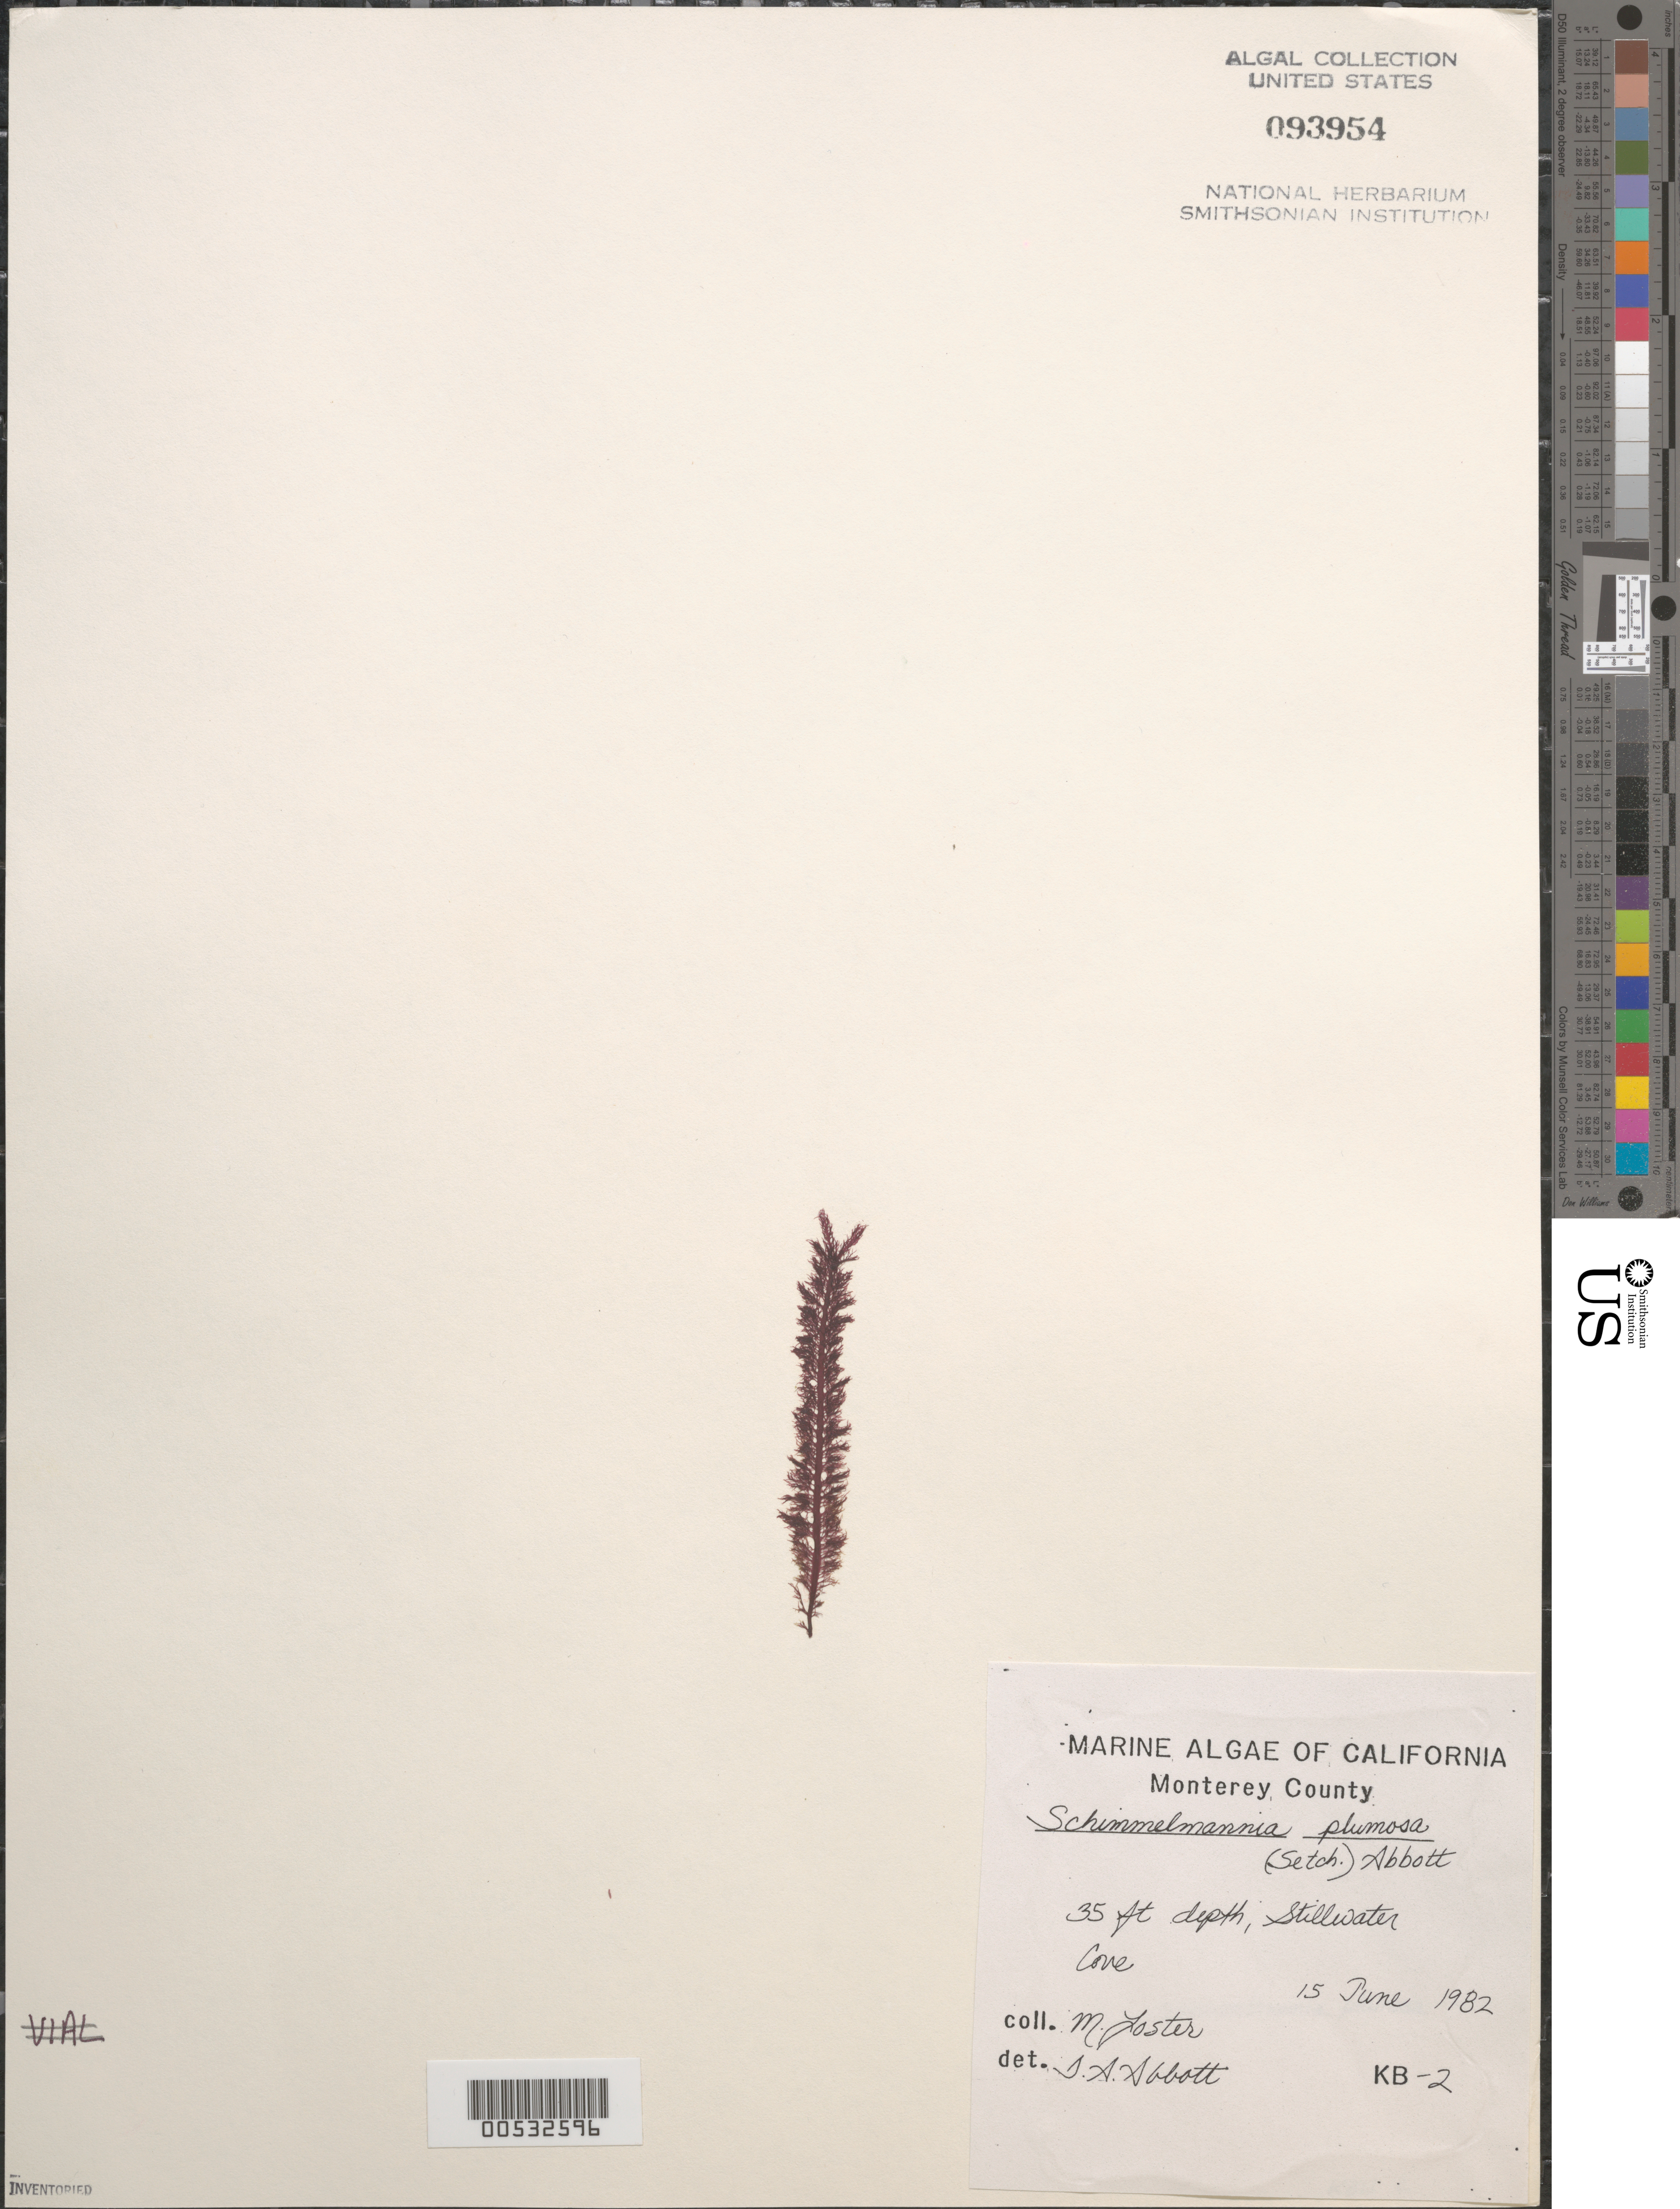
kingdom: Plantae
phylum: Rhodophyta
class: Florideophyceae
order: Gigartinales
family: Gloiosiphoniaceae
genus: Schimmelmannia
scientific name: Schimmelmannia plumosa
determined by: Abbott, Isabella A.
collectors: M. Foster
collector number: Kb-2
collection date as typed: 15 Jun 1982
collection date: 1982-06-15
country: United States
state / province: California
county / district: Monterey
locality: Stillwater Cove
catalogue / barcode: US 93954